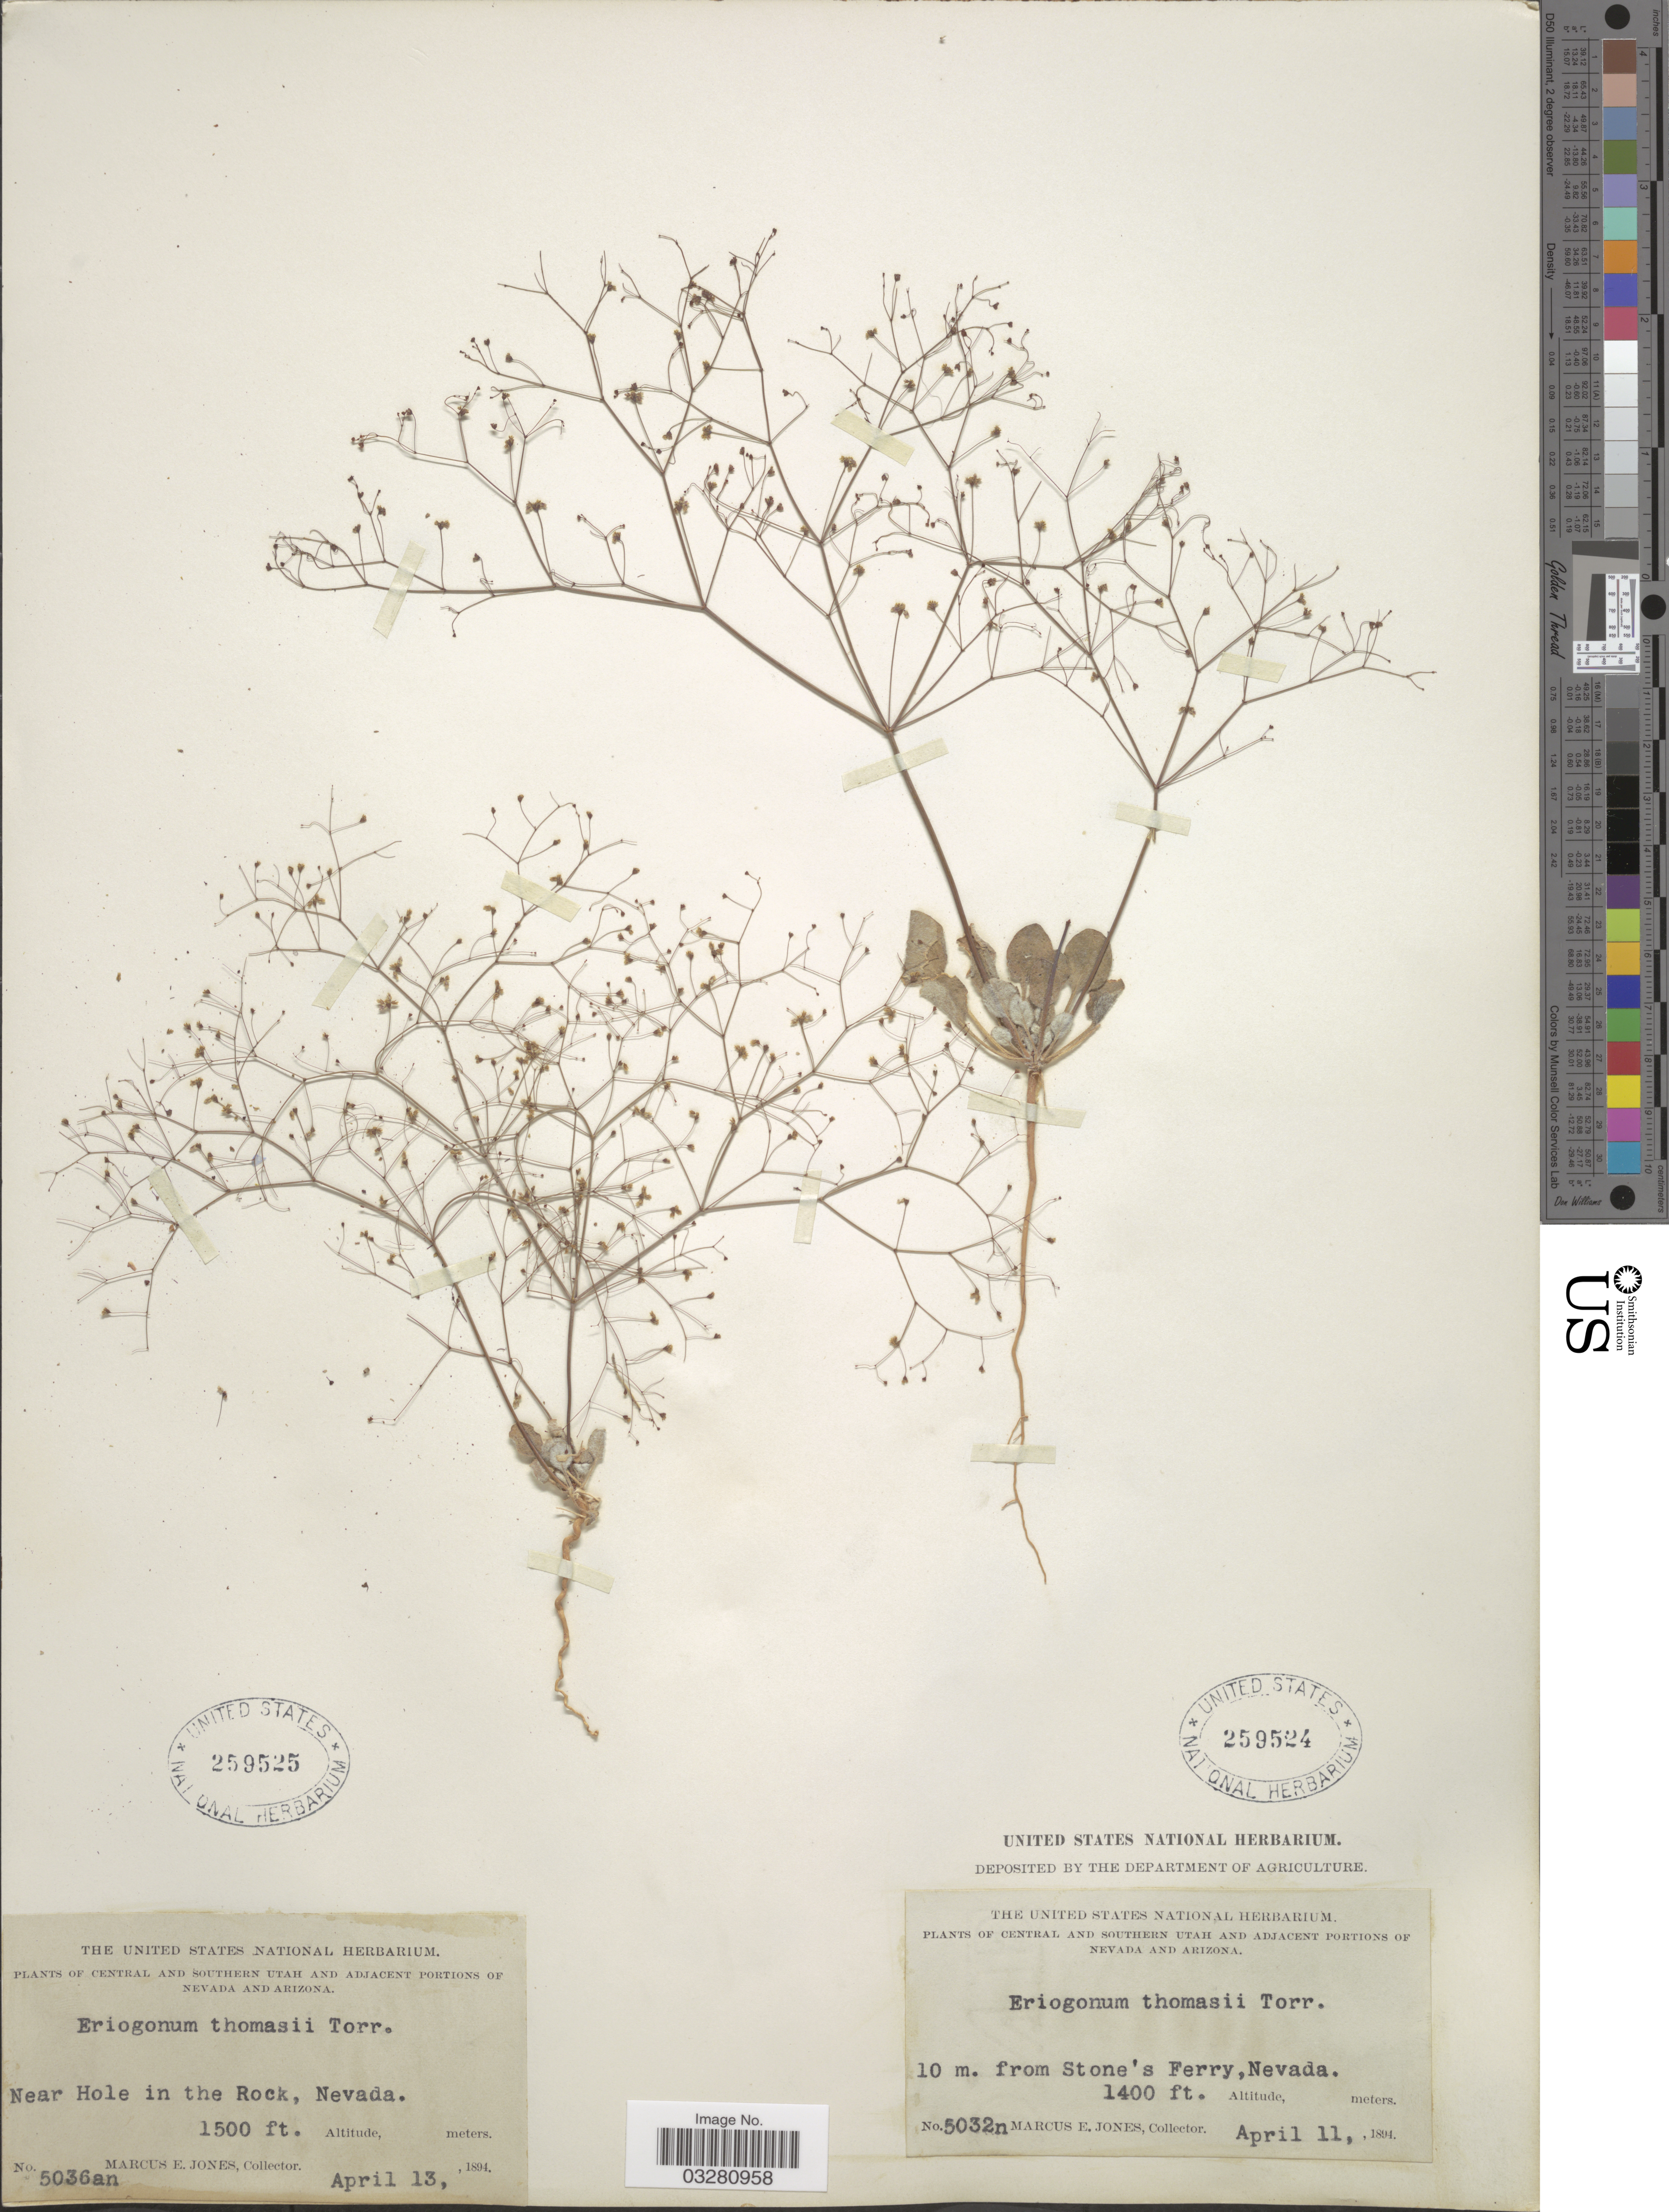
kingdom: Plantae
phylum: Tracheophyta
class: Magnoliopsida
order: Caryophyllales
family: Polygonaceae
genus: Eriogonum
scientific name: Eriogonum thomasii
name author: Torr.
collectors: M. E. Jones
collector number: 5036an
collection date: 1894-04-13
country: United States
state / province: Nevada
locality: Adjacent portions of Nevada. Near Hole in the Rock.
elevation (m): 457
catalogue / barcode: US 259525